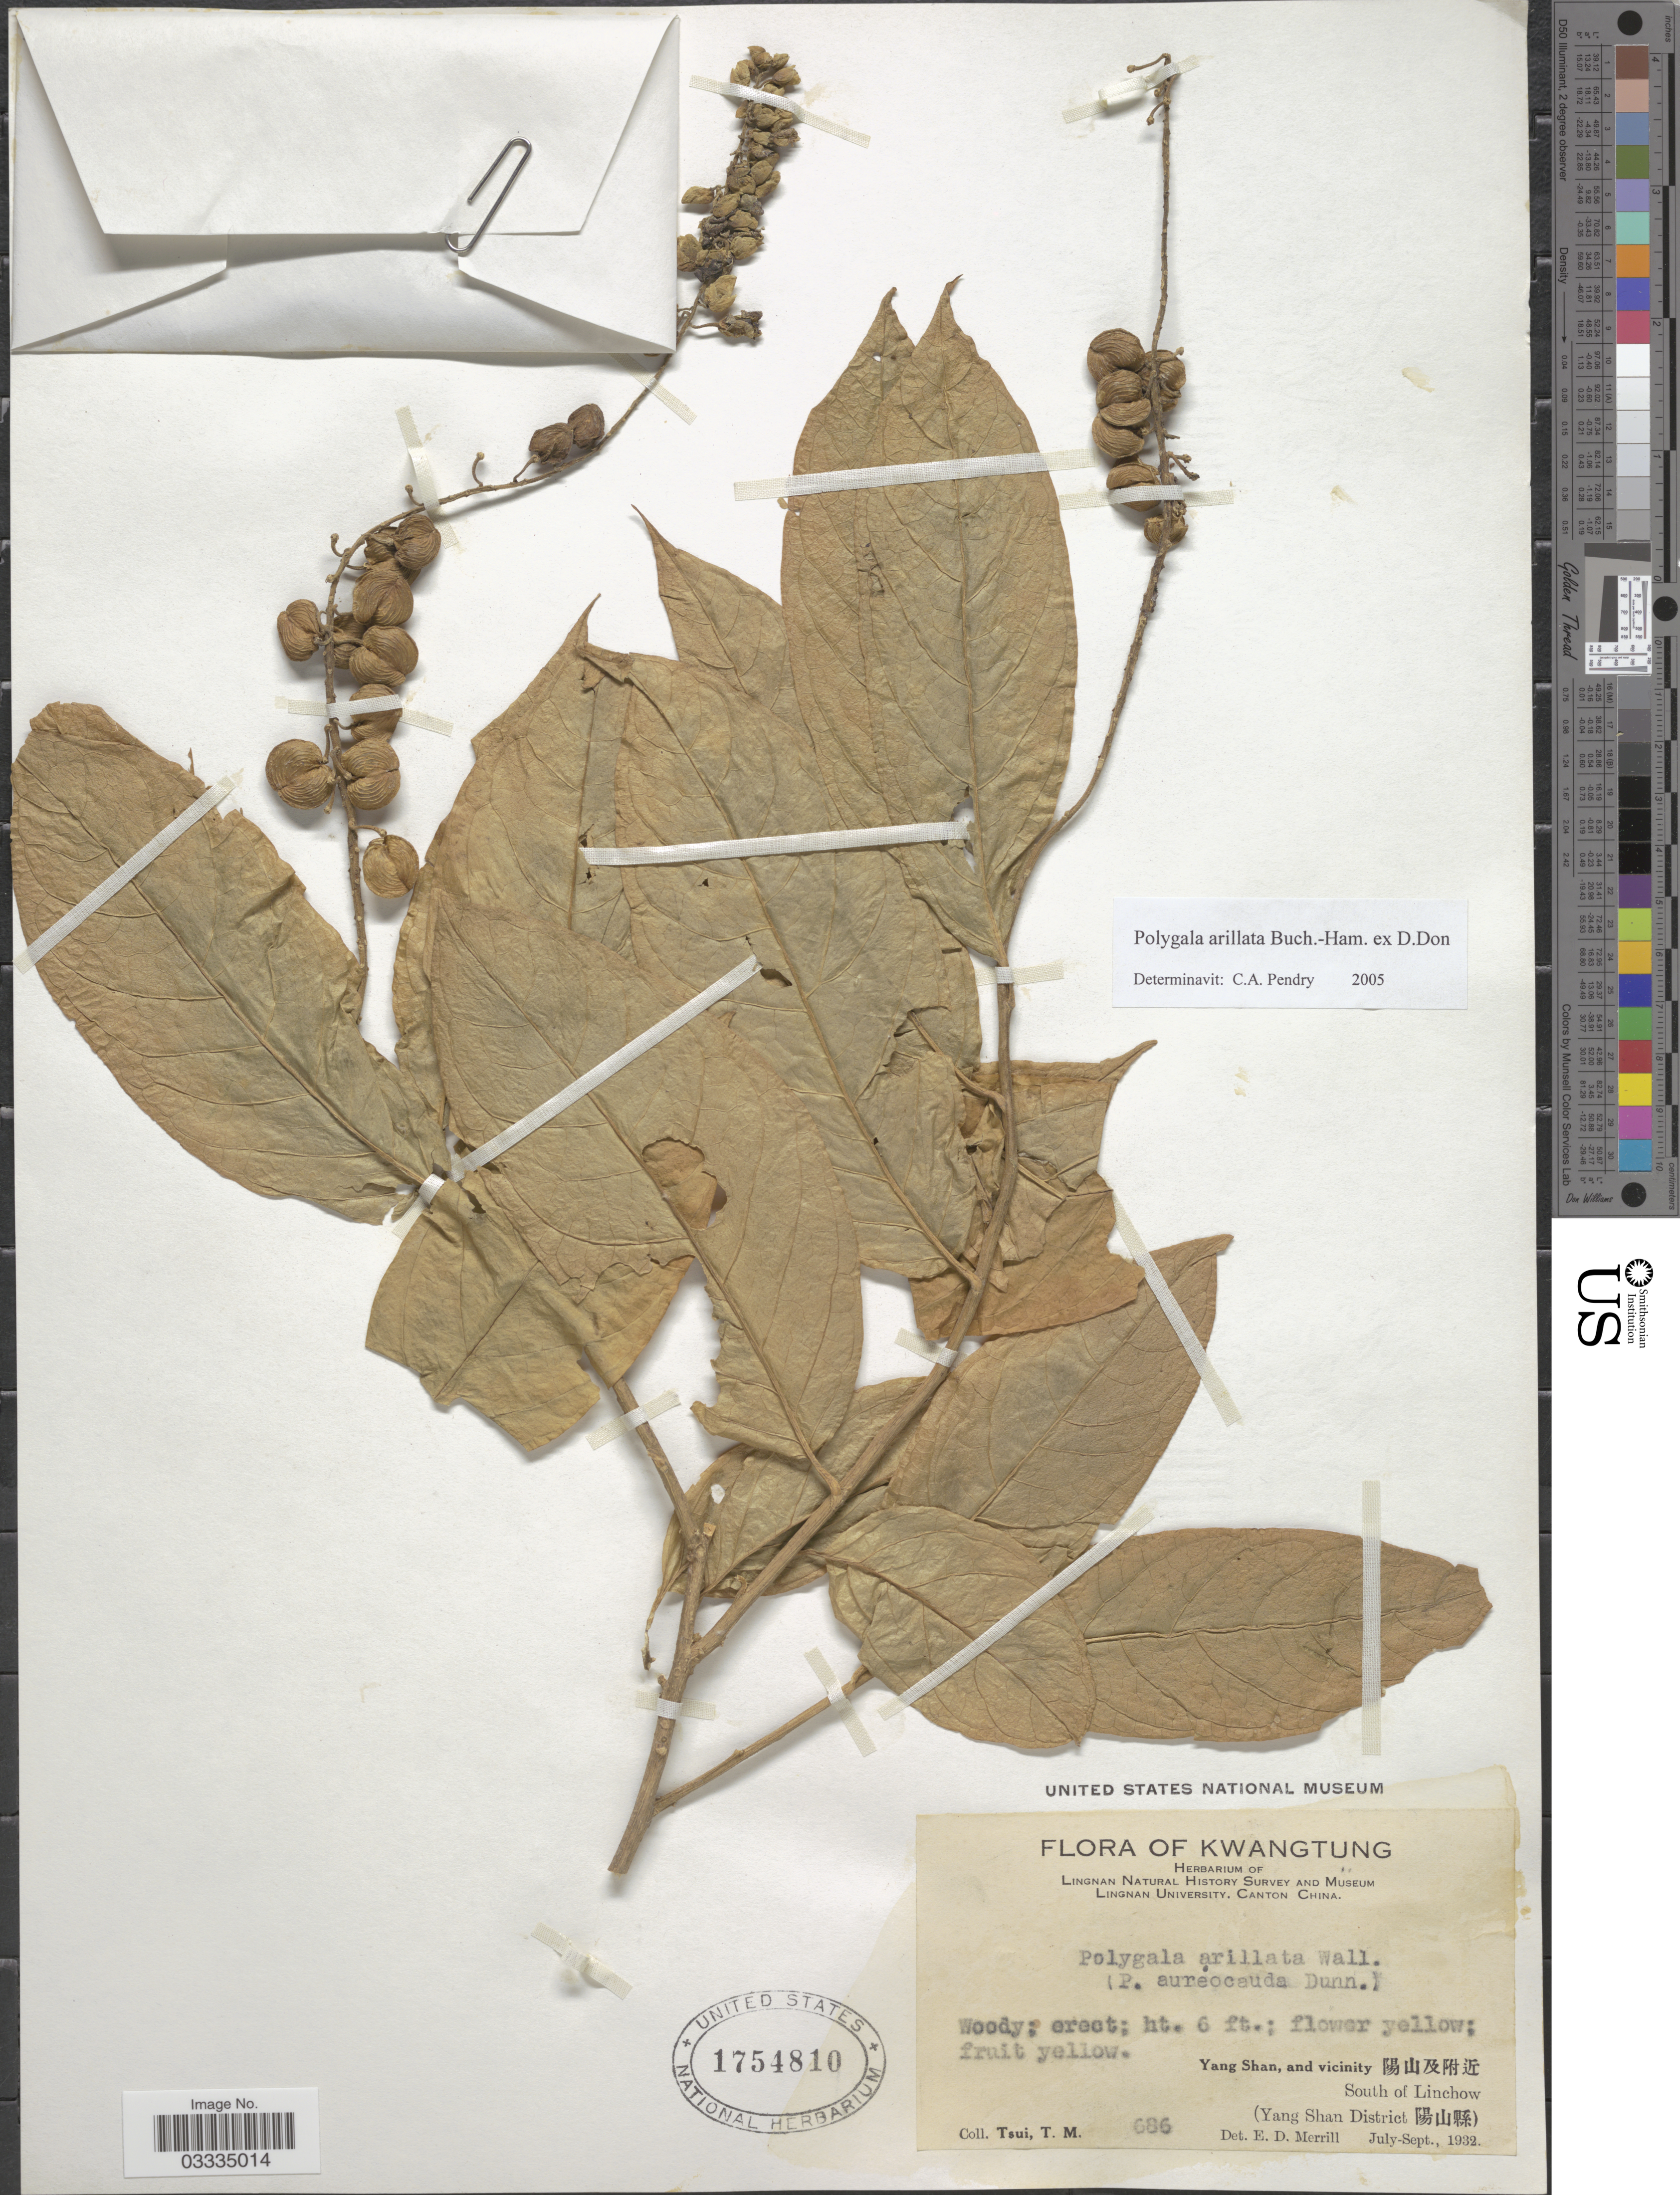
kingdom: Plantae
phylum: Tracheophyta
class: Magnoliopsida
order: Fabales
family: Polygalaceae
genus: Polygala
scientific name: Polygala arillata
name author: Buch.-Ham. ex D. Don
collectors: T. Tsui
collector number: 686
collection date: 1932-07/1932-09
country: China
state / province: Guangdong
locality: Kwangtung. Yang Shan, and vicinity X. South of Linchow. (Yang Shan District X).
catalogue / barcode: US 1754810